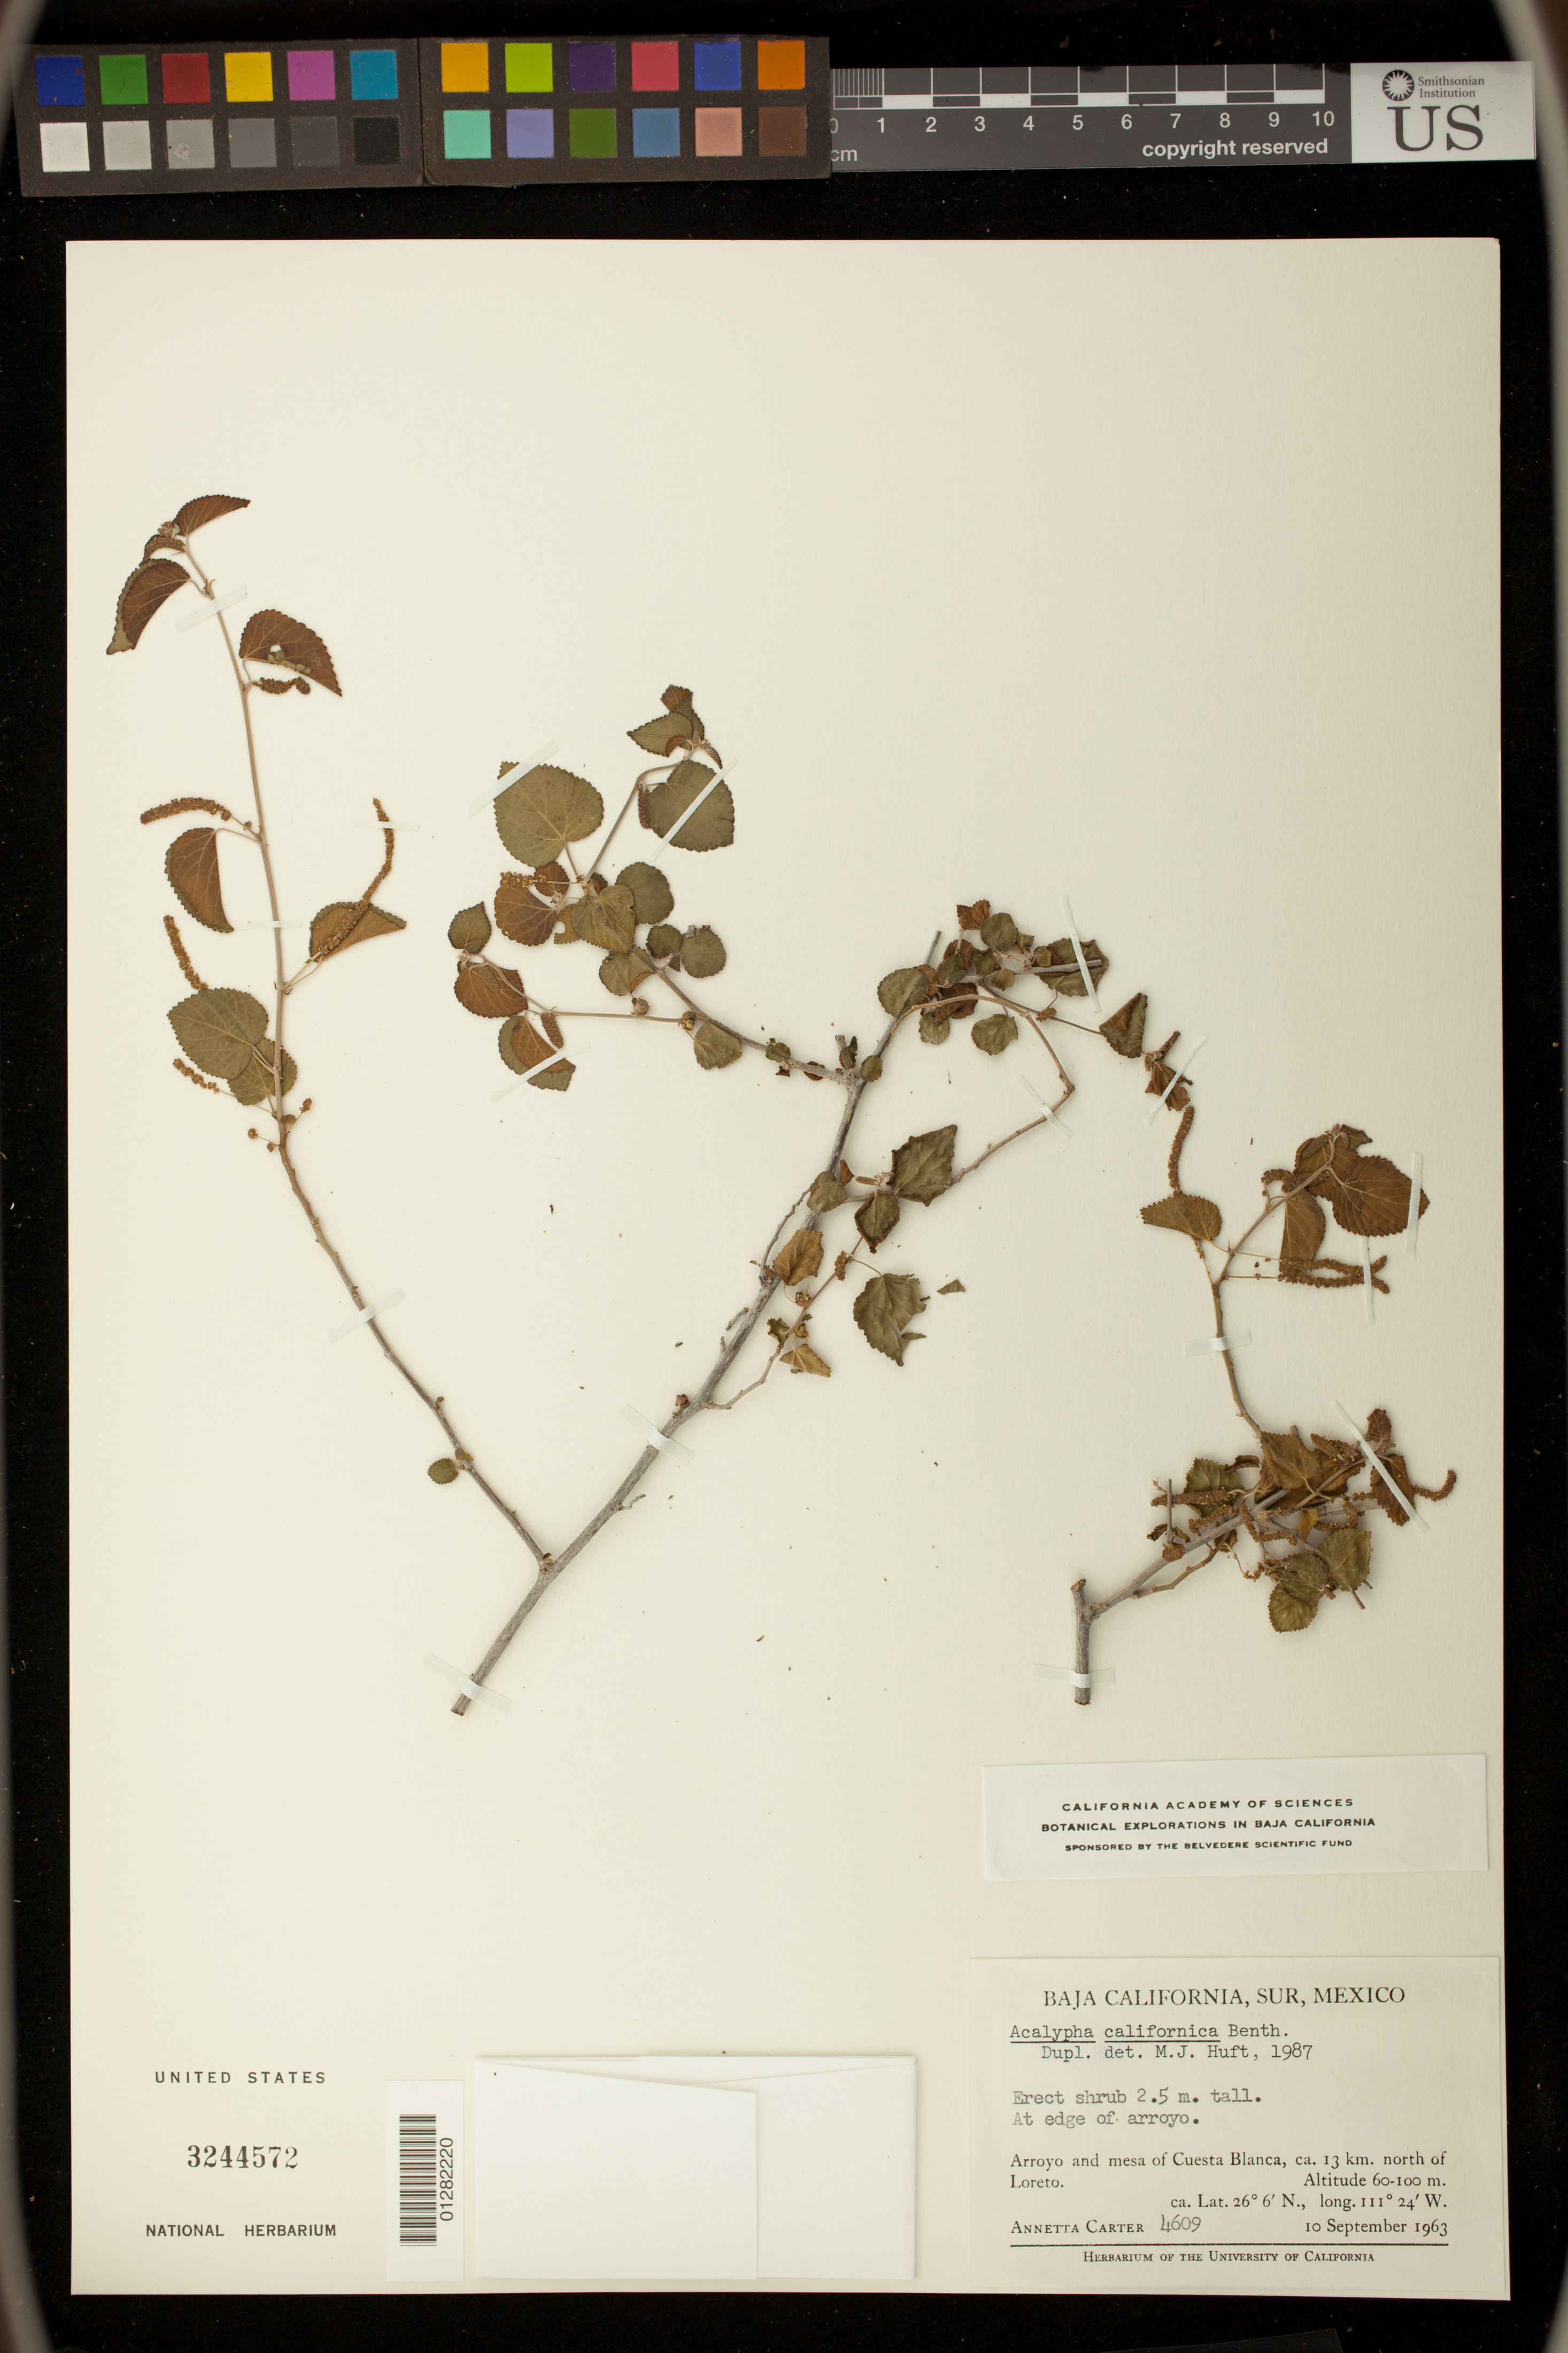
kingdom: Plantae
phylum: Tracheophyta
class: Magnoliopsida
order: Malpighiales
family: Euphorbiaceae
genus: Acalypha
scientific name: Acalypha californica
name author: Benth.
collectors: A. Carter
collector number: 4609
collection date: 1963-09-10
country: Mexico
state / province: Baja California Sur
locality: Arroyo and mesa of Cuesta Blanca, ca. 13 km. north of Loreto.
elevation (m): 60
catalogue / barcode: US 3244572